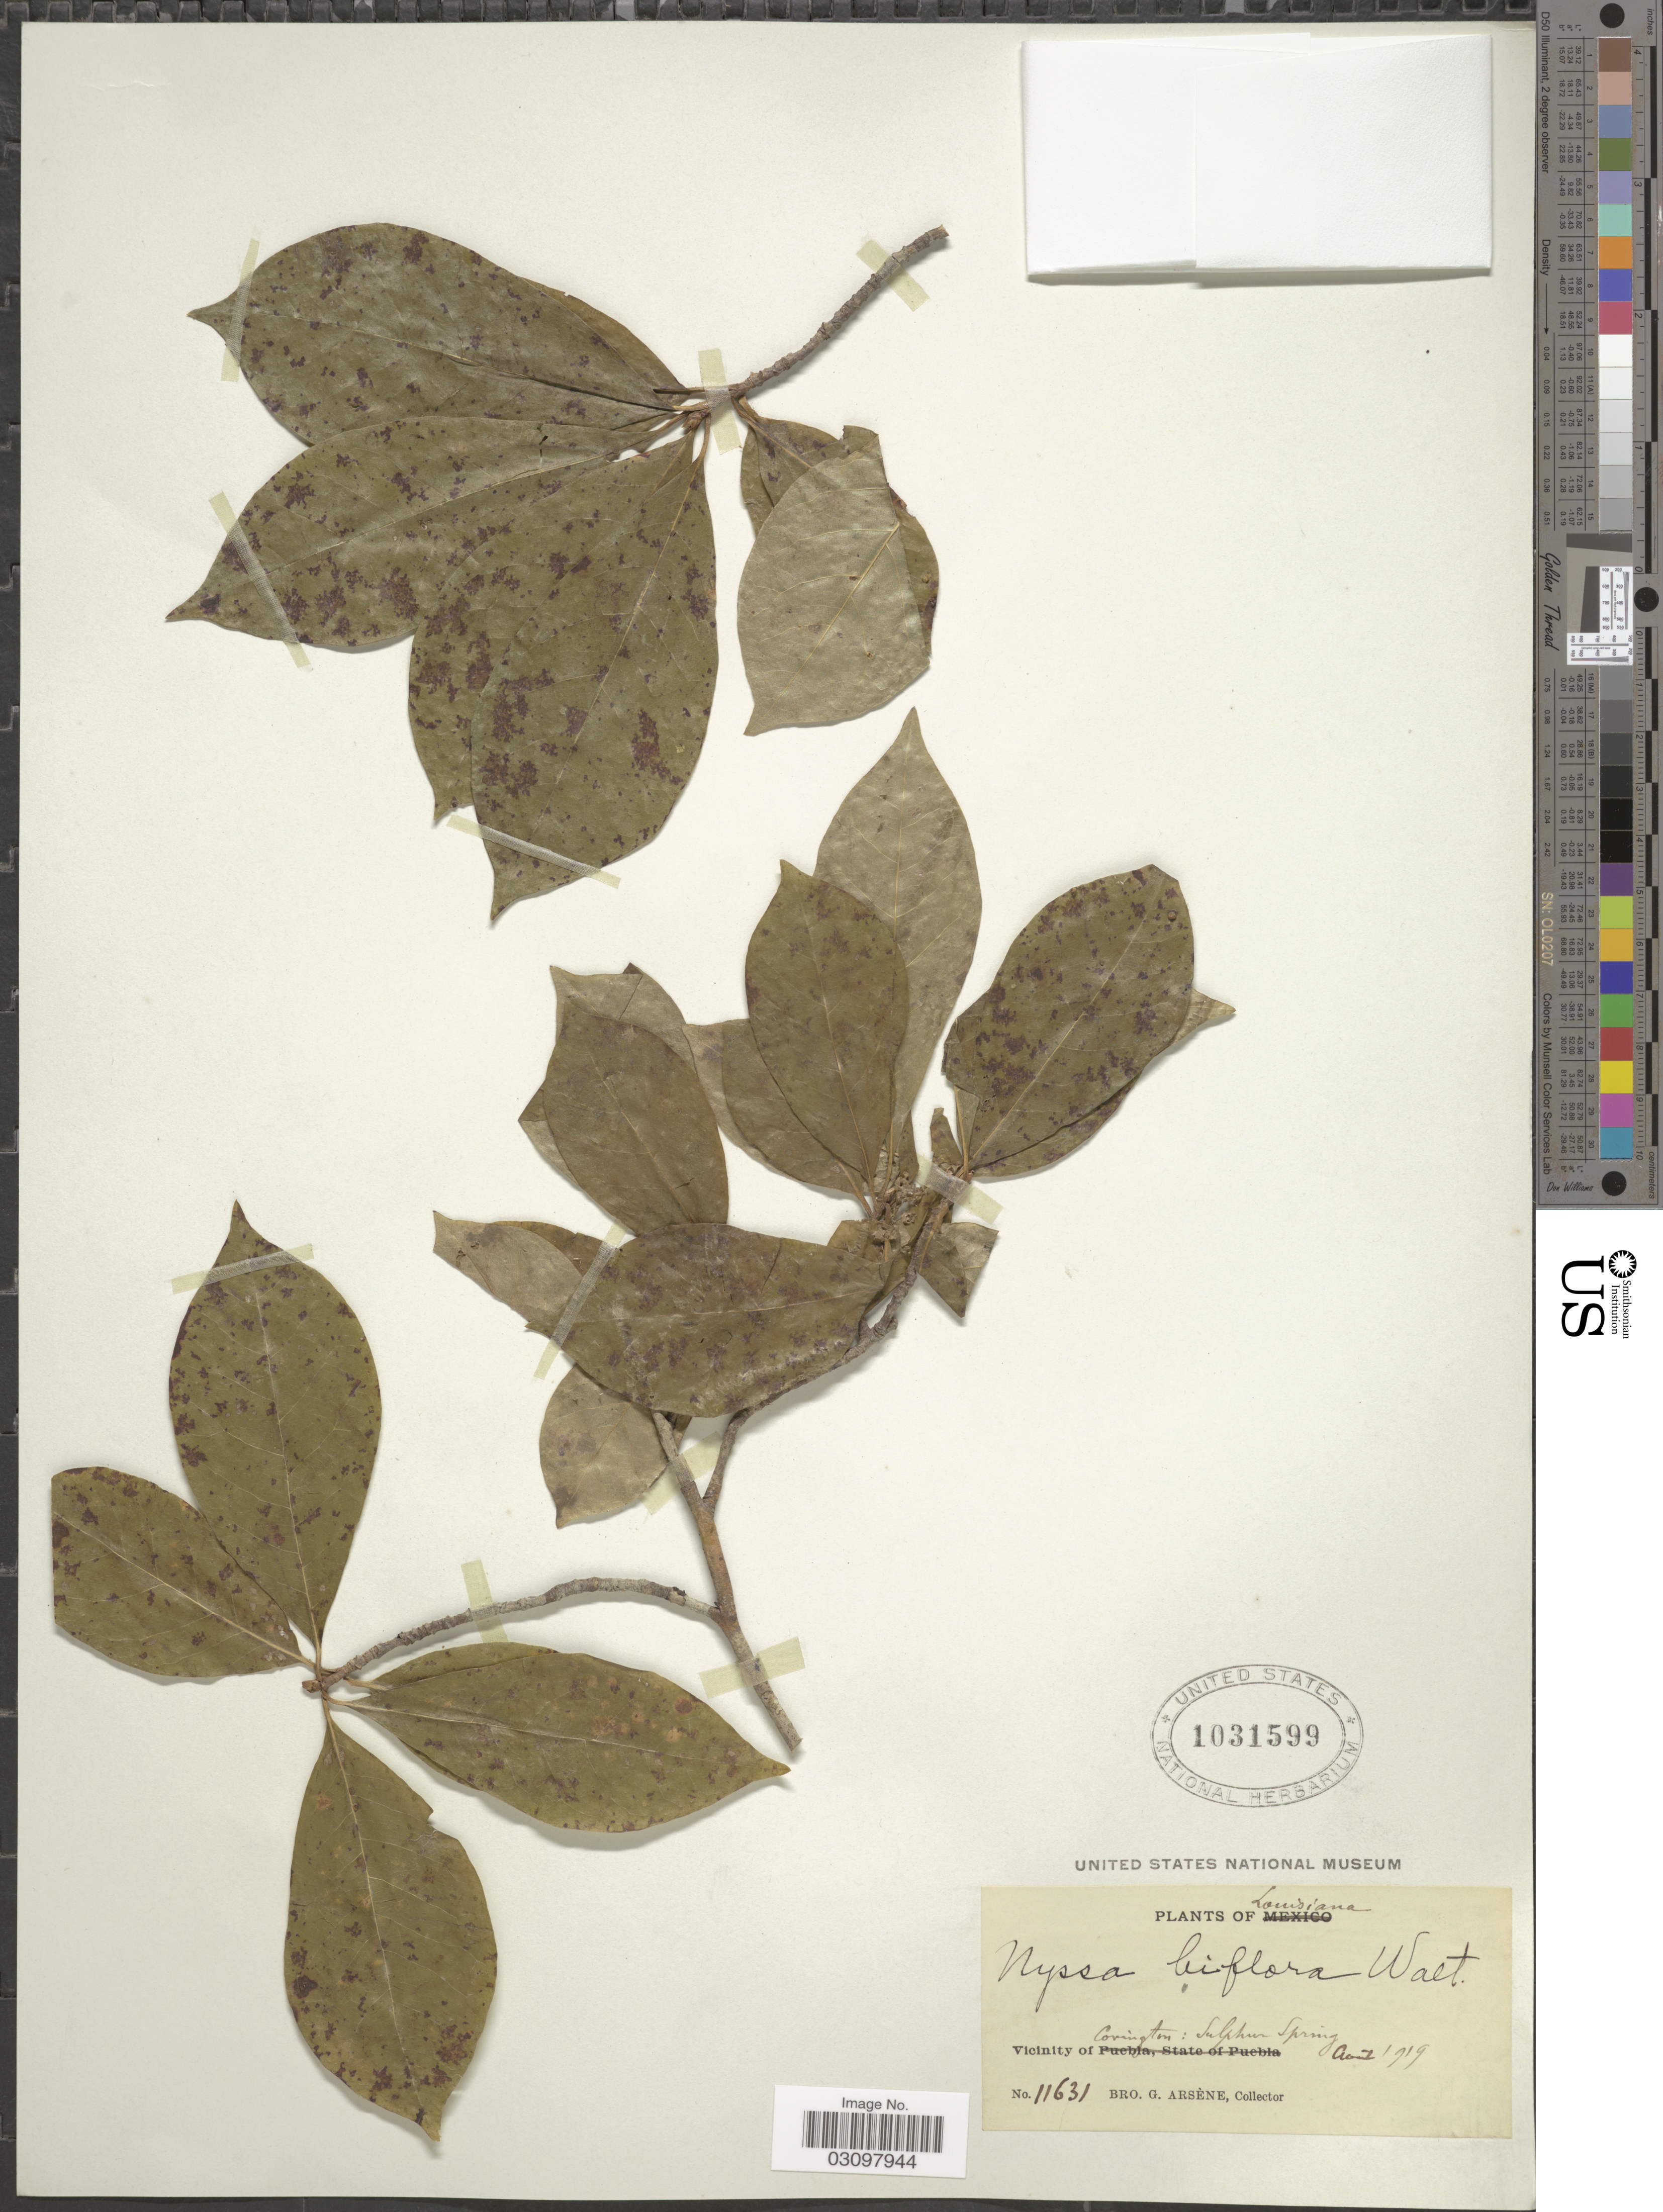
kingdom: Plantae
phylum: Tracheophyta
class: Magnoliopsida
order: Cornales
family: Nyssaceae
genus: Nyssa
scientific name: Nyssa sylvatica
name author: Marshall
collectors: Bro. G. Arsène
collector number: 11631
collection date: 1919-08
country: United States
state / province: Louisiana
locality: Vicinity of Covington: Sulphur Spring.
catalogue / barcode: US 1031599